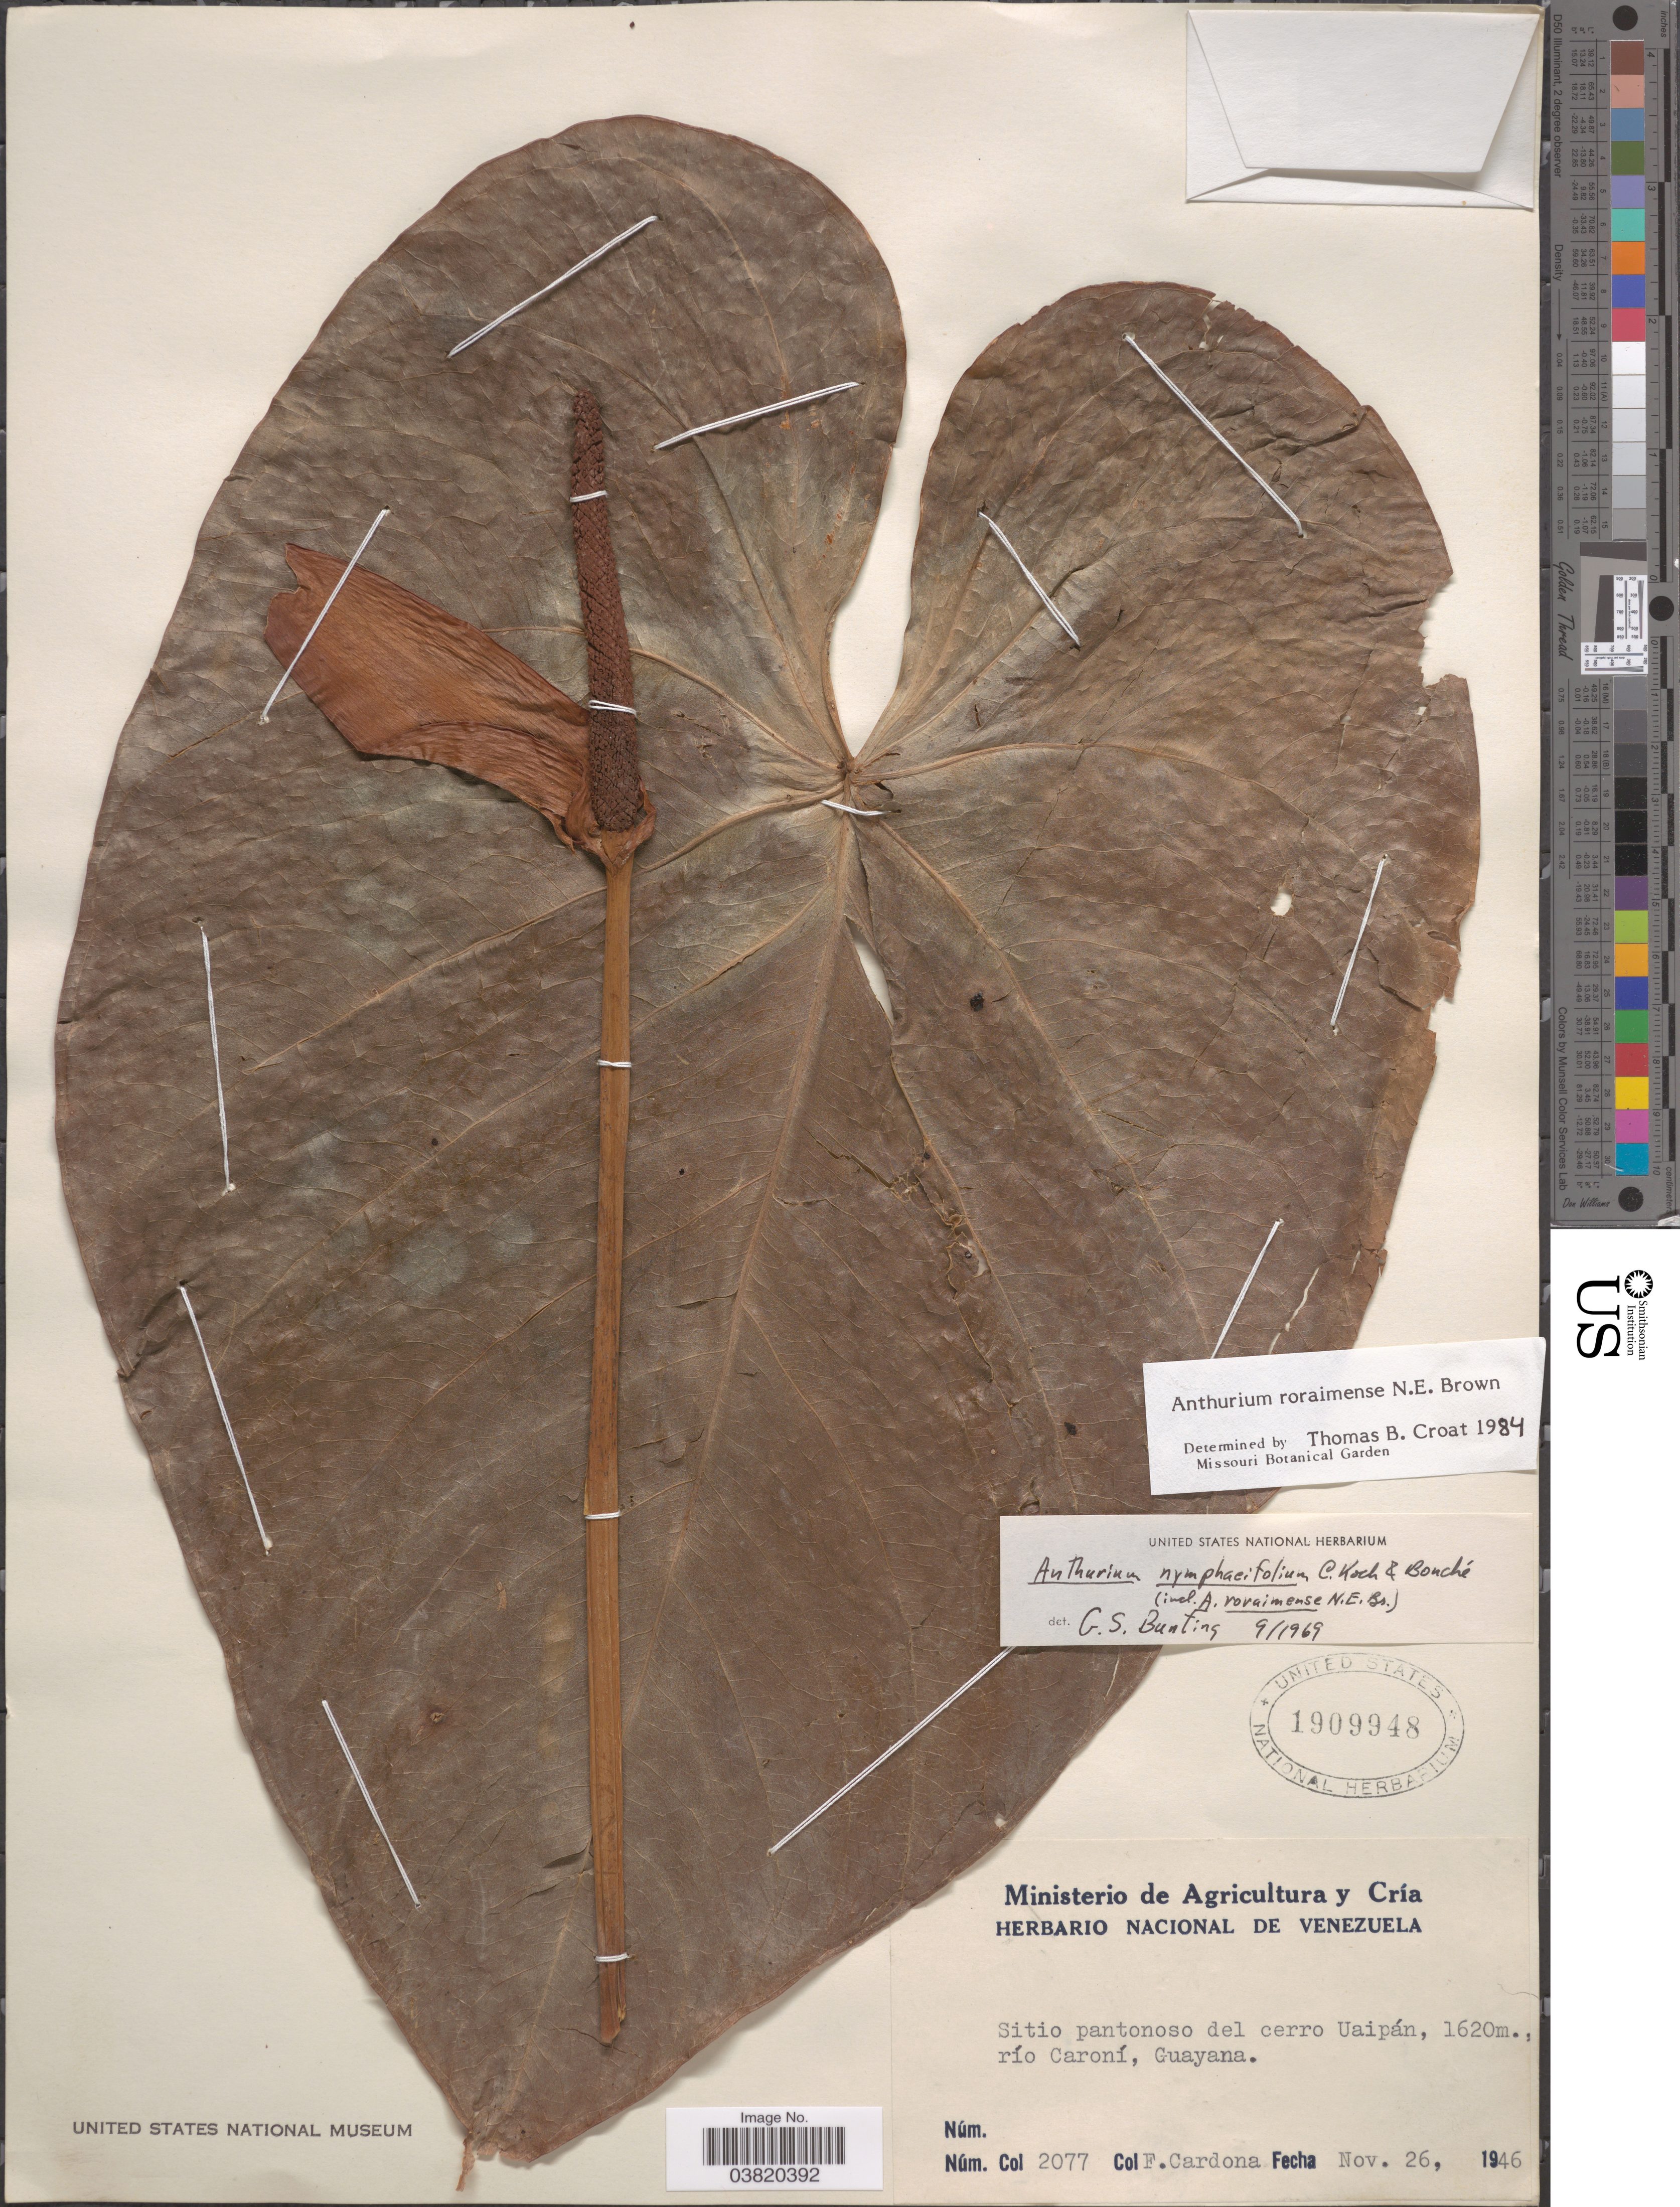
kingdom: Plantae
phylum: Tracheophyta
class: Liliopsida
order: Alismatales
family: Araceae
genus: Anthurium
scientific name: Anthurium roraimense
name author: N.E. Br. in Thurn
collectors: F. Cardona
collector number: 2077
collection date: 1946-11-26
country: Venezuela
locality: Sitio pantonoso del cerro Uaipán, río Caroní, Guayana.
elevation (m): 1620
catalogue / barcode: US 1909948